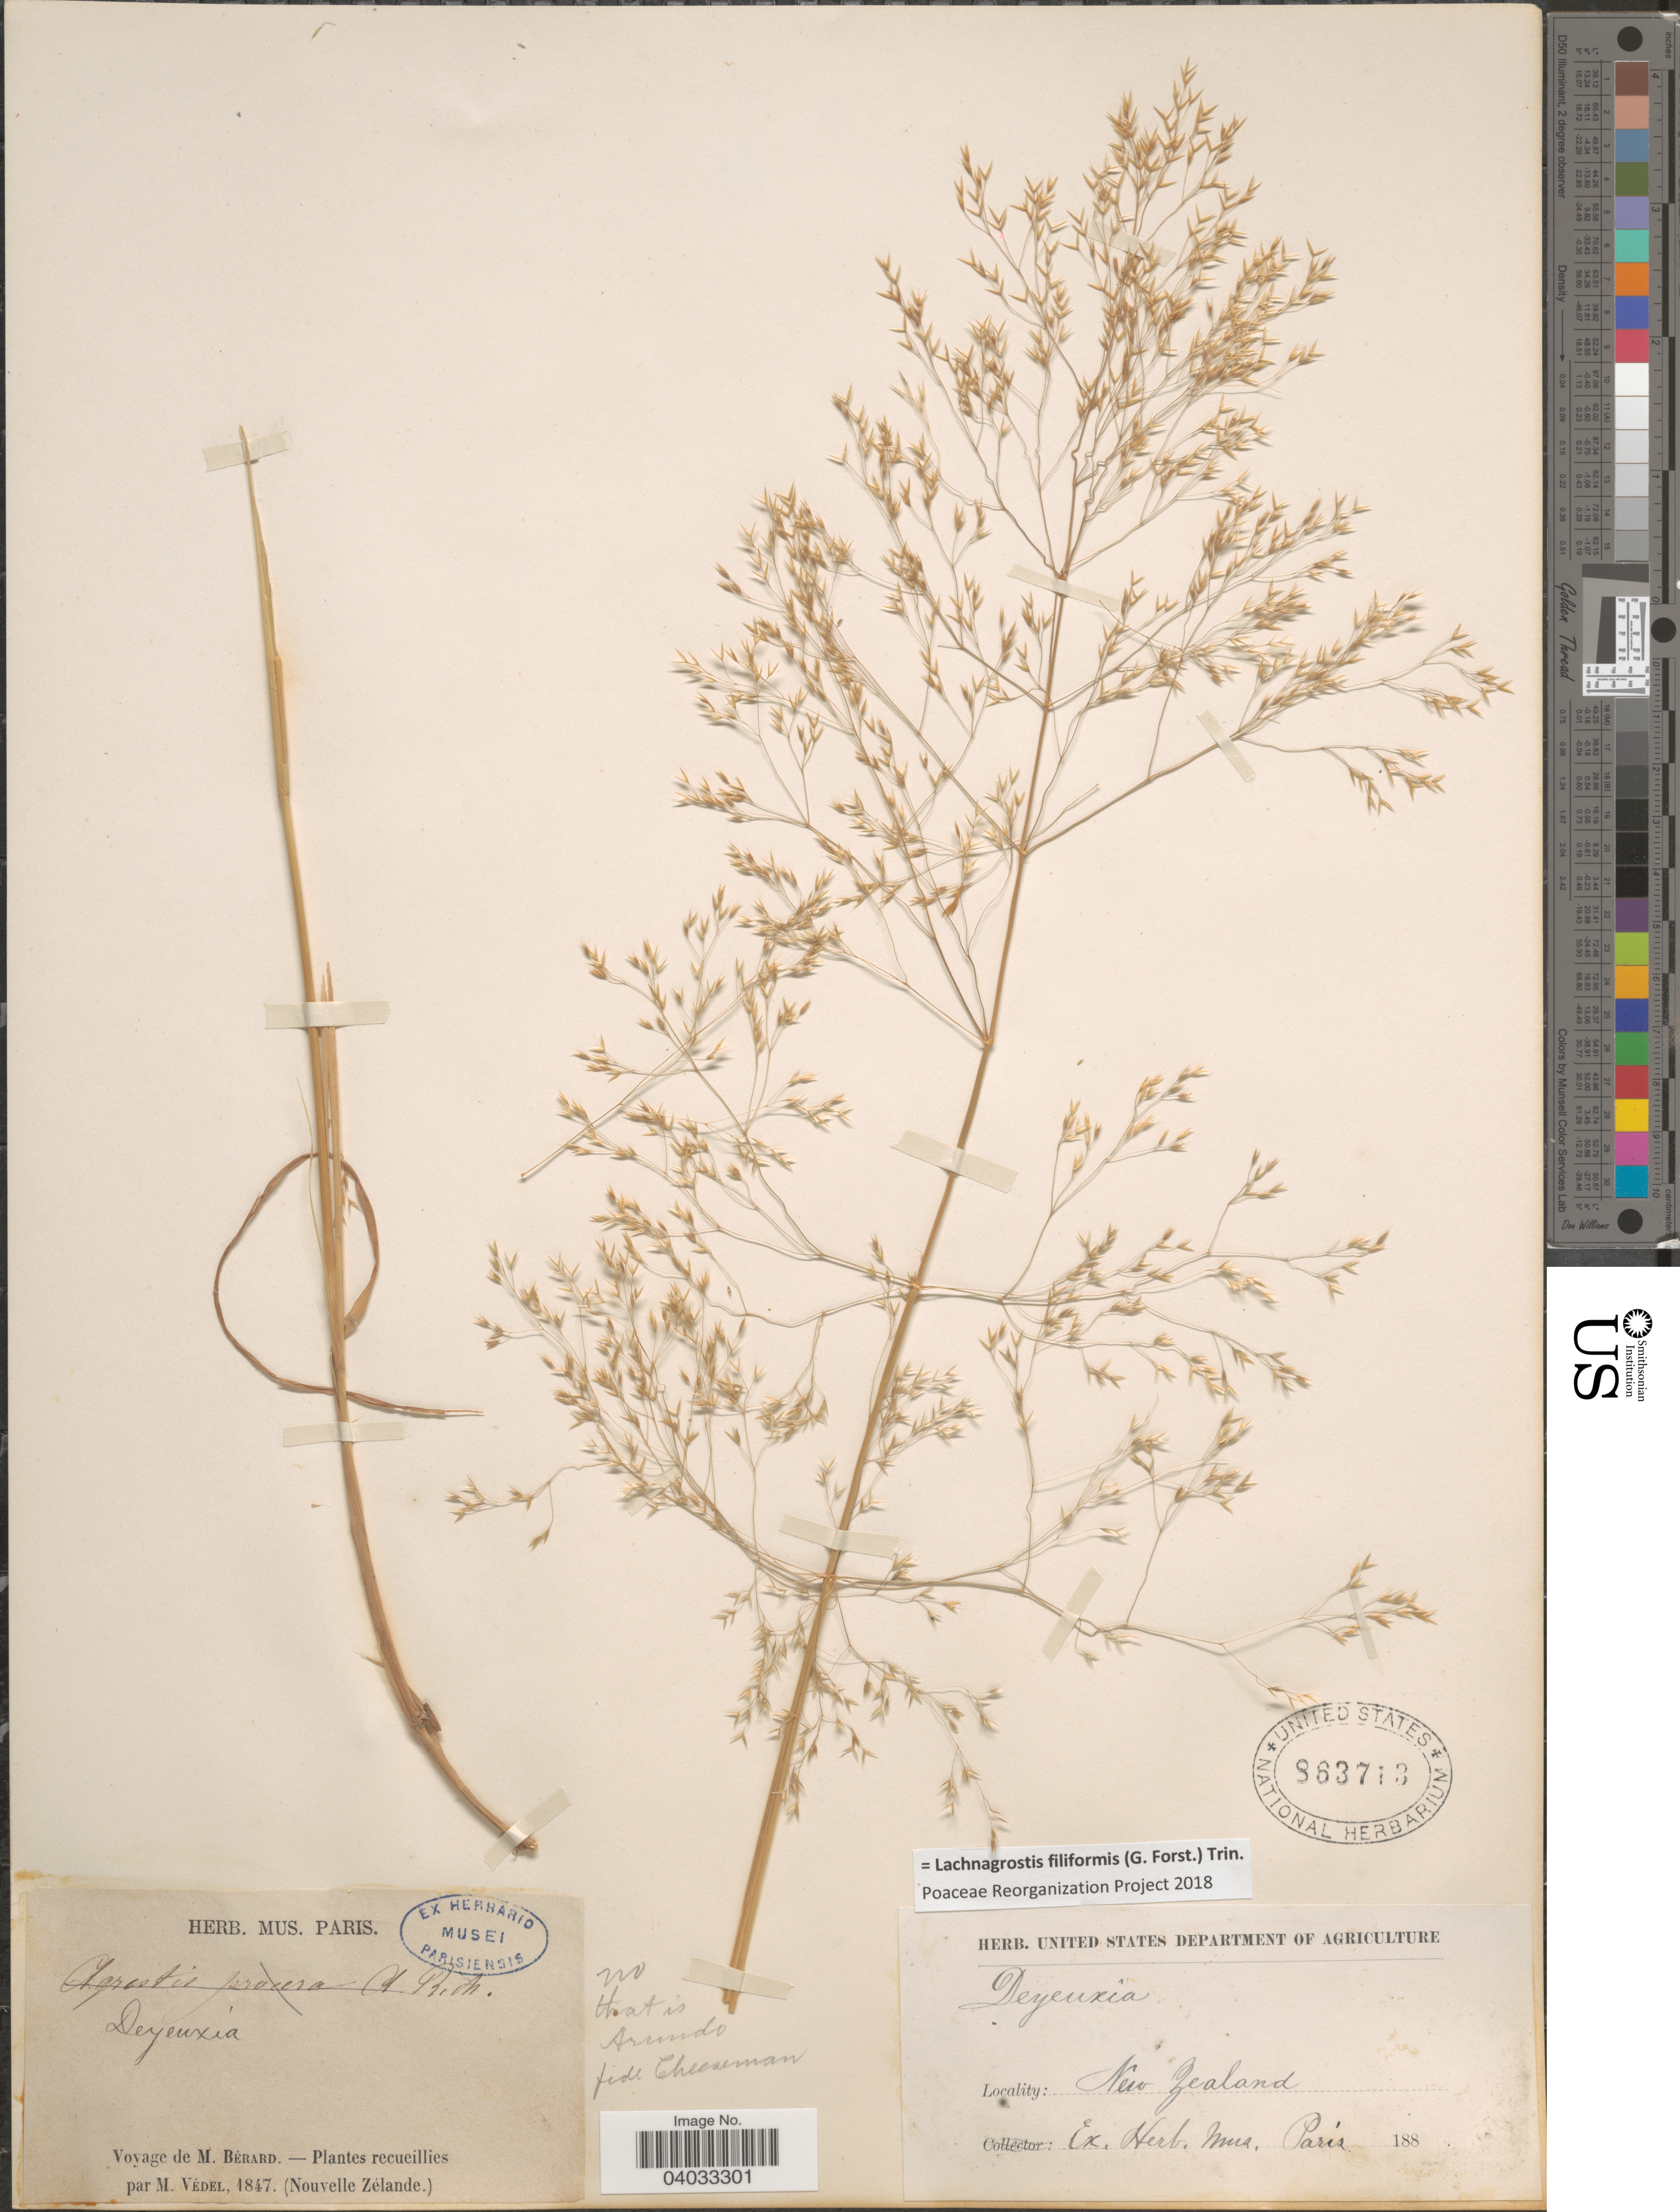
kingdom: Plantae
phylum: Tracheophyta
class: Liliopsida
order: Poales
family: Poaceae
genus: Lachnagrostis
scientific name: Lachnagrostis filiformis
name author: (J.R. Forst.) Trin.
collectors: M. Védel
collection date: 1847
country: New Zealand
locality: Nouvelle Zélande.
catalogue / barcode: US 863713